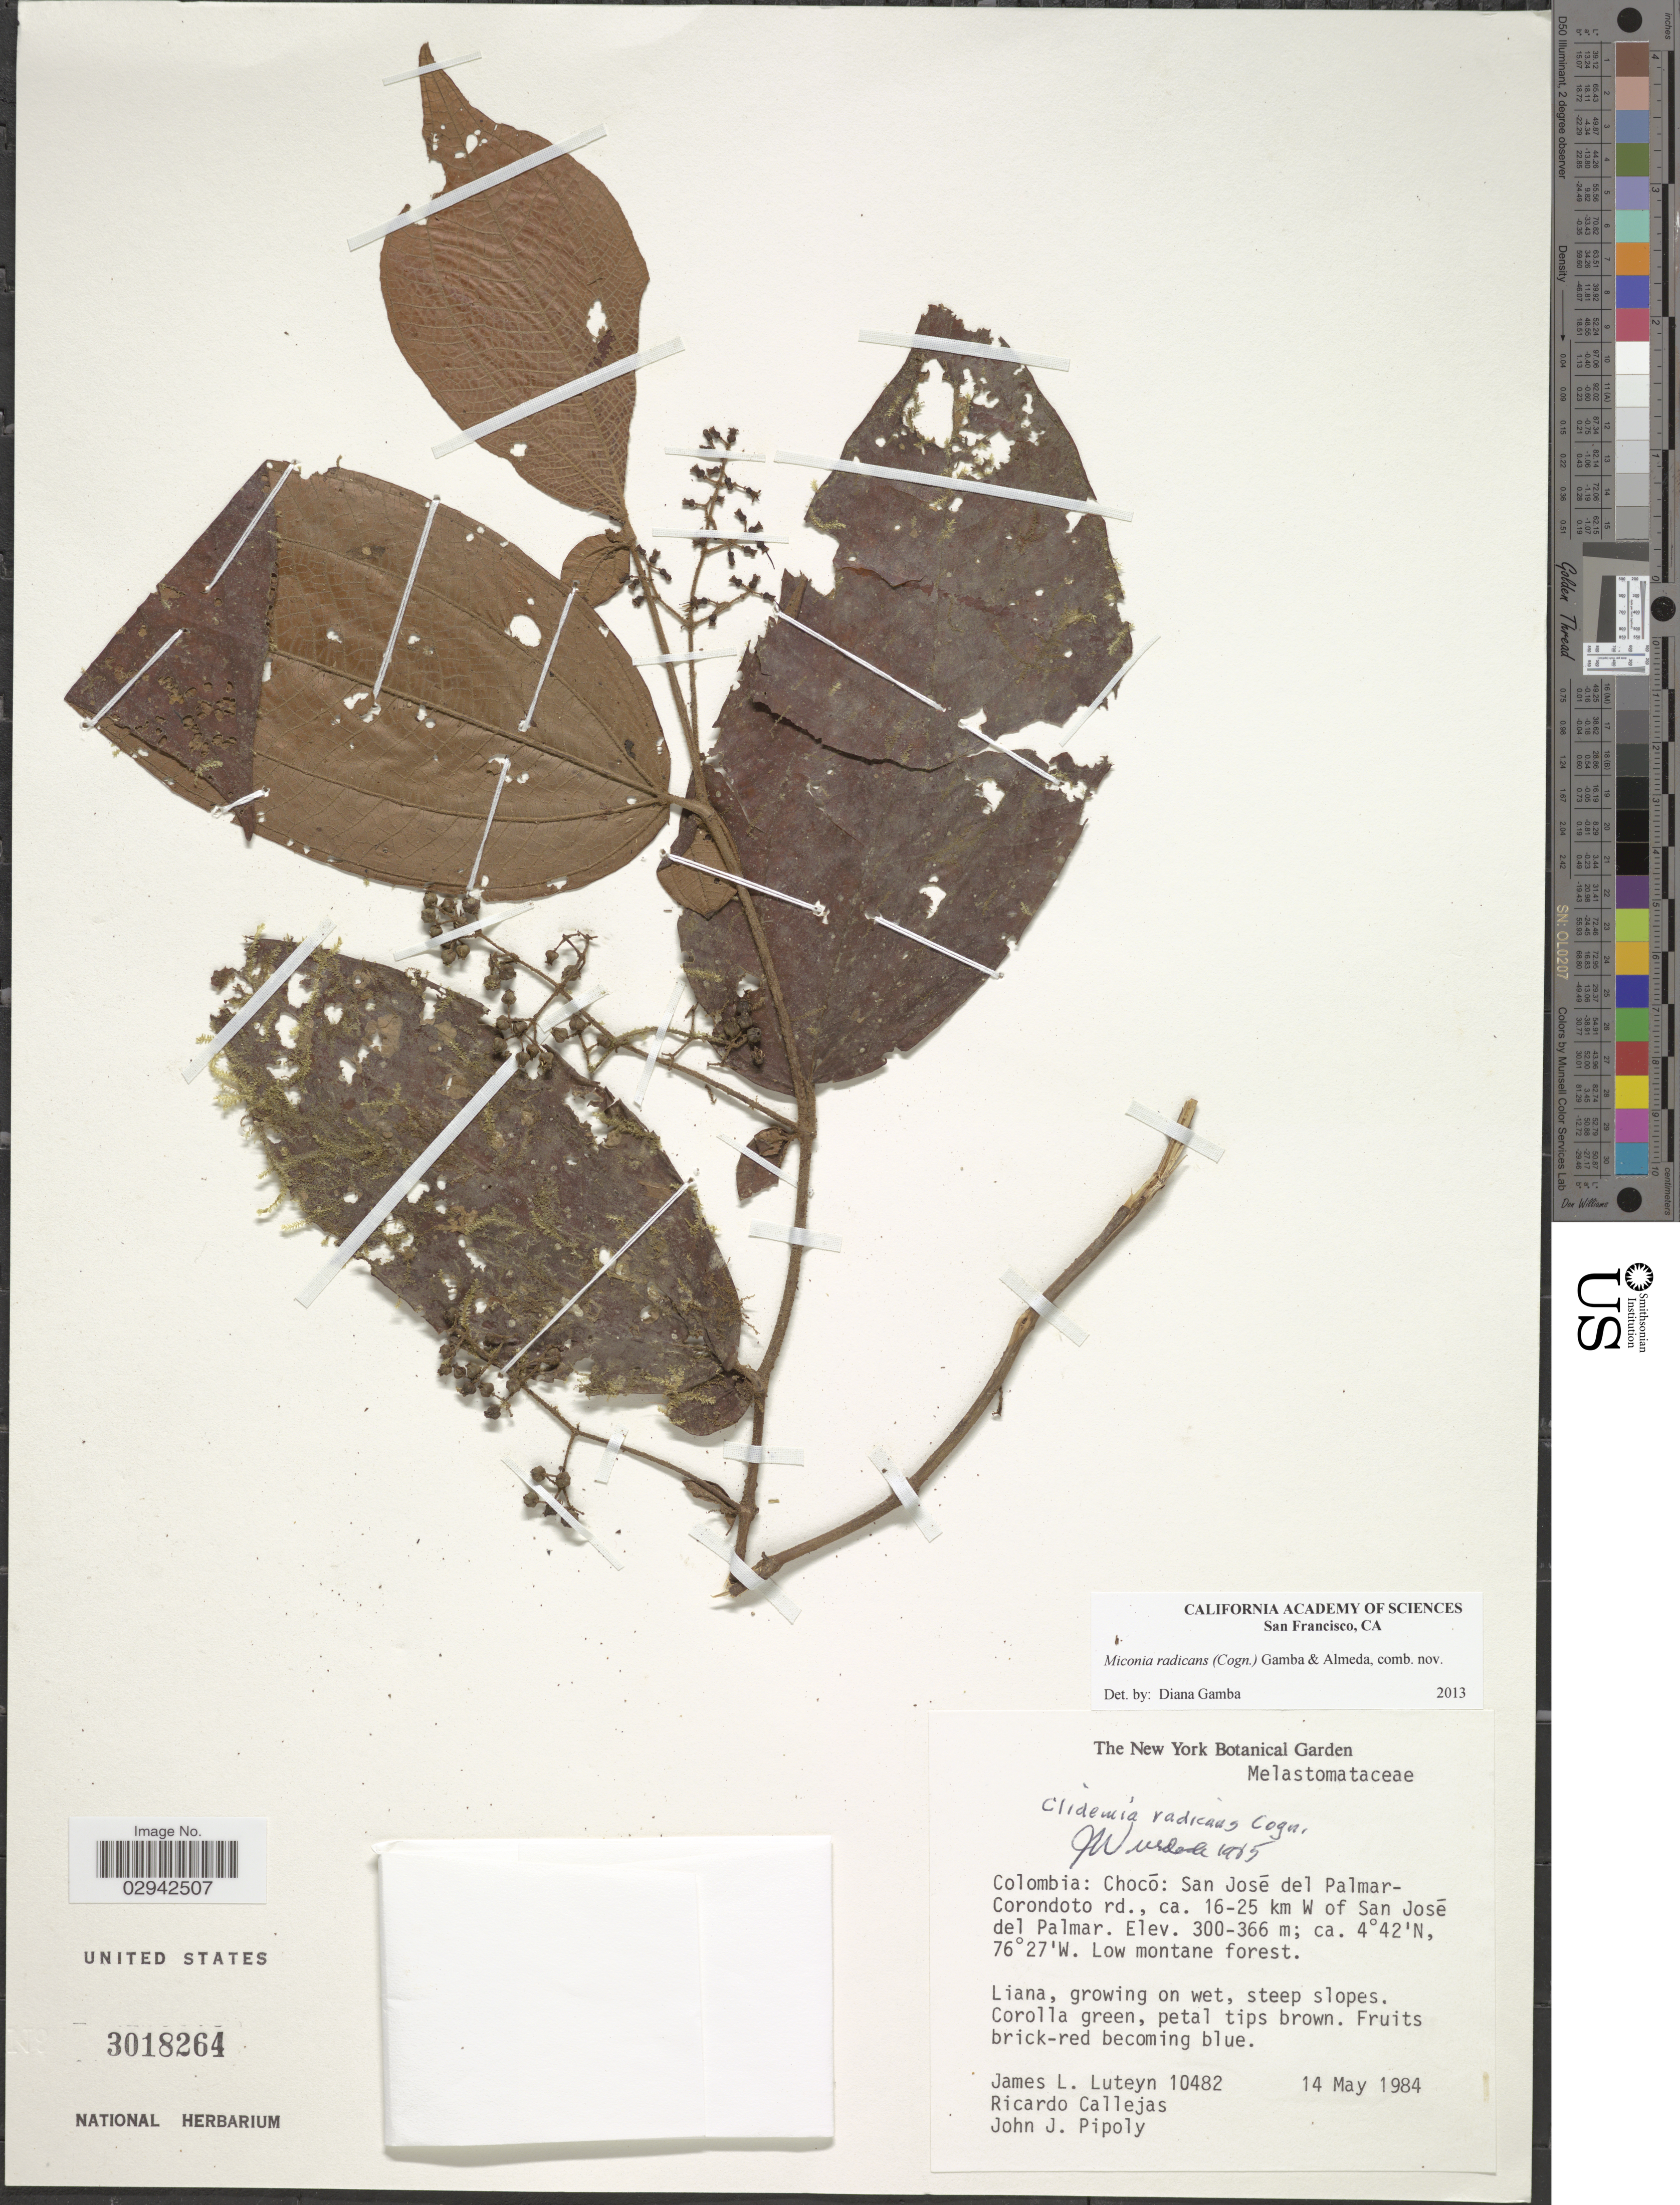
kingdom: Plantae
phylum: Tracheophyta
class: Magnoliopsida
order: Myrtales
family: Melastomataceae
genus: Miconia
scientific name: Miconia radicans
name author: (Cogn.) Gamba & Almeda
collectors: J. L. Luteyn, R. Callejas & J. J. Pipoly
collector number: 10482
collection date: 1984-05-14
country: Colombia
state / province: Chocó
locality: San José del Palmar-Corondoto rd., ca. 16-25 km W of San José del Palmar.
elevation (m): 300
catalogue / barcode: US 3018264